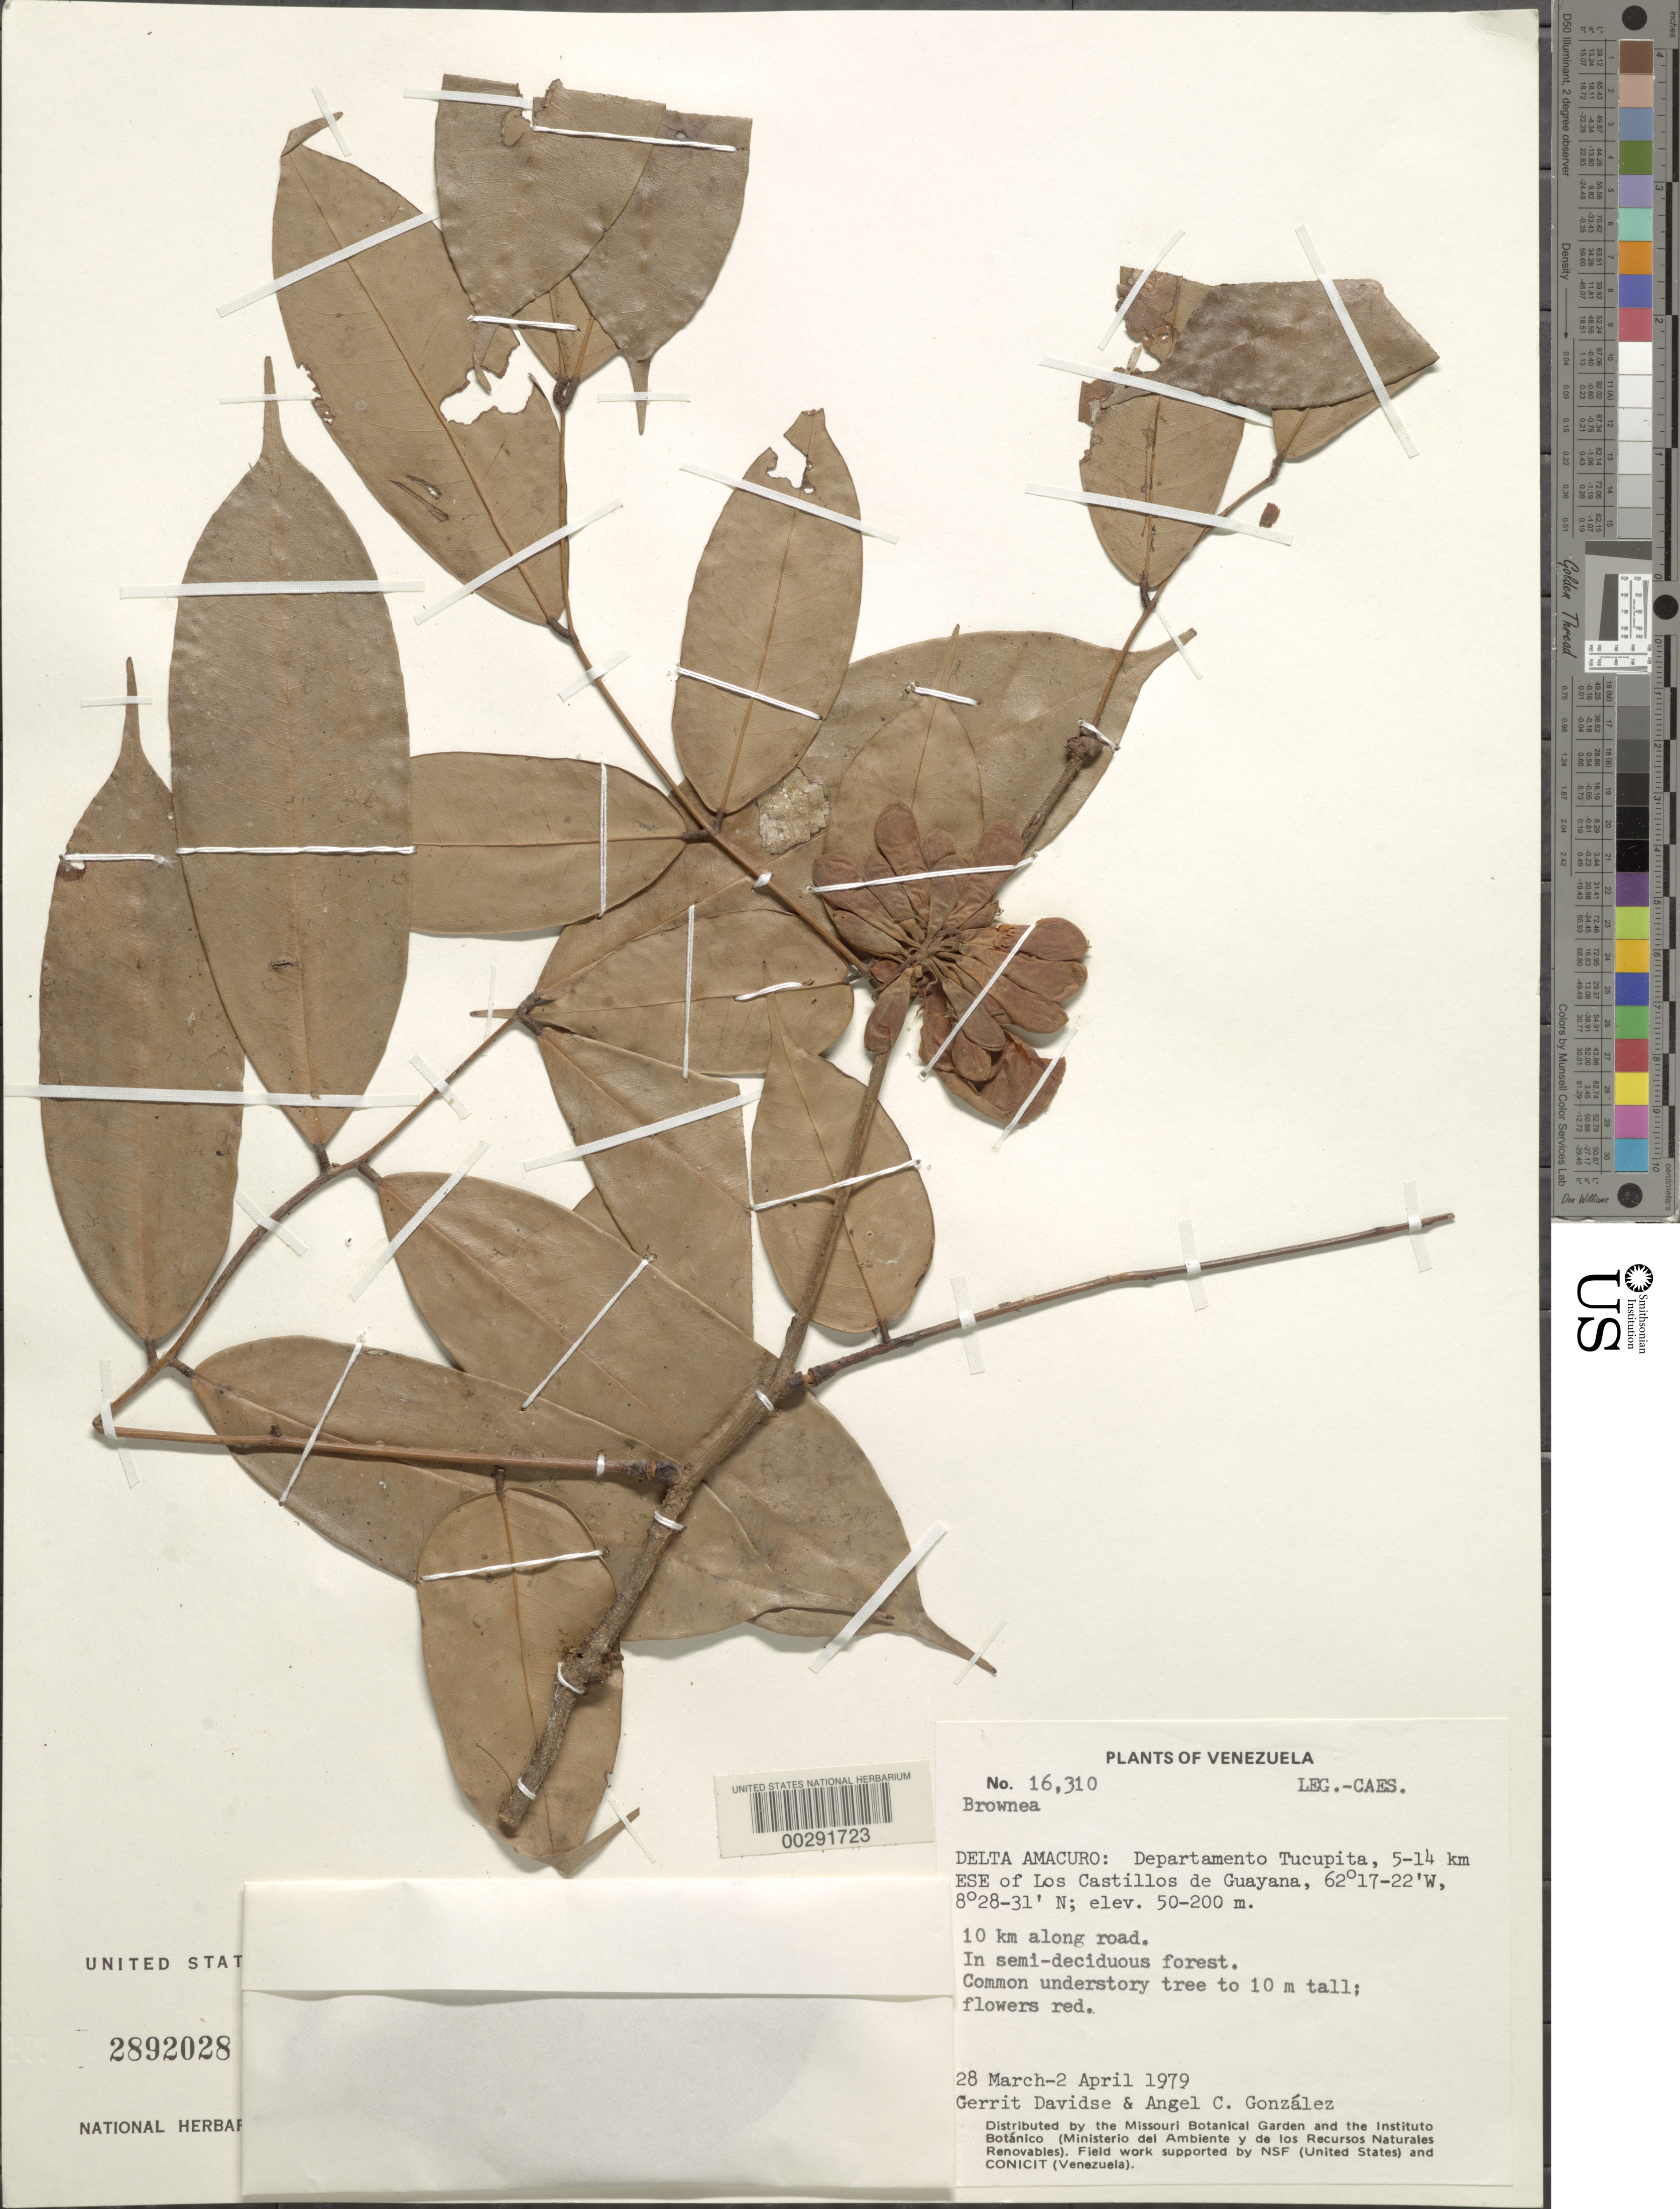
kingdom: Plantae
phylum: Tracheophyta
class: Magnoliopsida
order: Fabales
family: Fabaceae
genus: Brownea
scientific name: Brownea coccinea subsp. coccinea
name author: Jacq.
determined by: Santos-Silva, J.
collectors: G. Davidse & A. C. González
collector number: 16310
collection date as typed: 28 Mar 1979 to 02 Apr 1979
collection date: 1979-03-28/1979-04-02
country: Venezuela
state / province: Delta Amacuro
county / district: Tucupita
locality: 5-14 km ese of los castillos de guayana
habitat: Understory tree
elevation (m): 50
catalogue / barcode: US 2892028